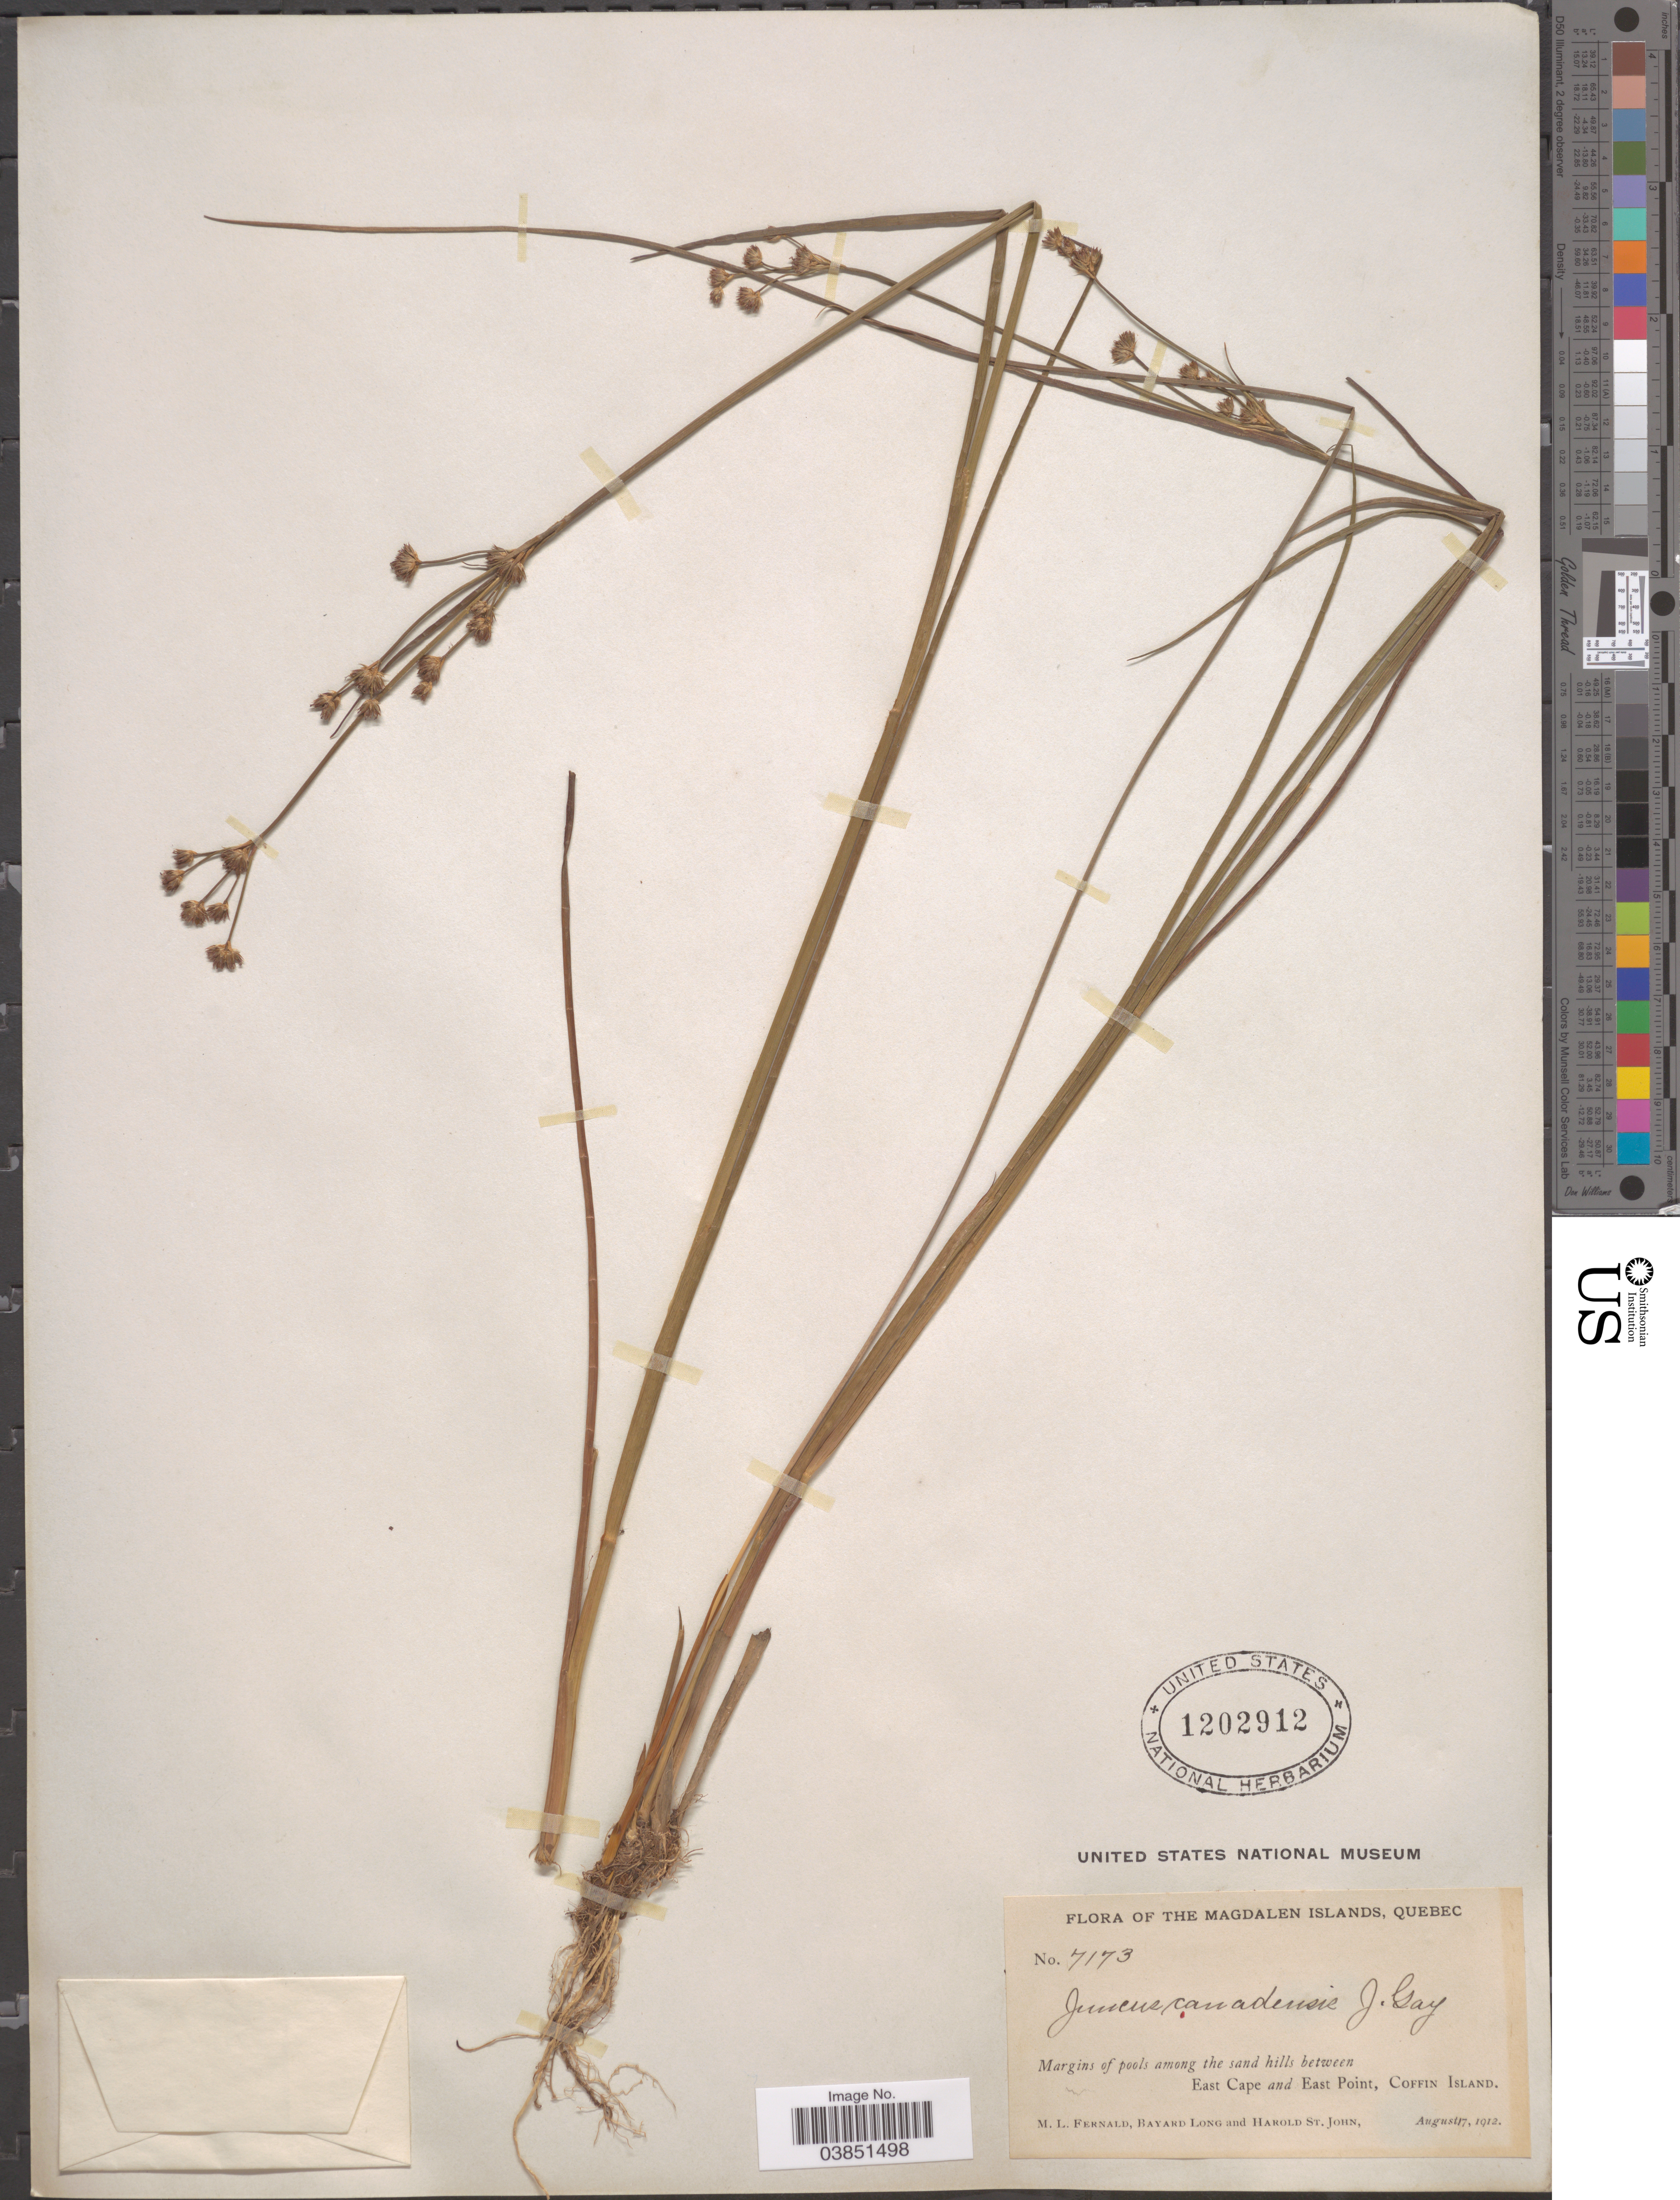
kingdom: Plantae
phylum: Tracheophyta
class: Liliopsida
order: Poales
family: Juncaceae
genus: Juncus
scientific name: Juncus canadensis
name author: J. Gay ex Laharpe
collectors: M. L. Fernald, B. Long & H. St. John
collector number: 7173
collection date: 1912-08-17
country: Canada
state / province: Quebec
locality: The Magdalen Islands. Between East Cape and East Point, Coffin Island.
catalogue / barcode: US 1202912